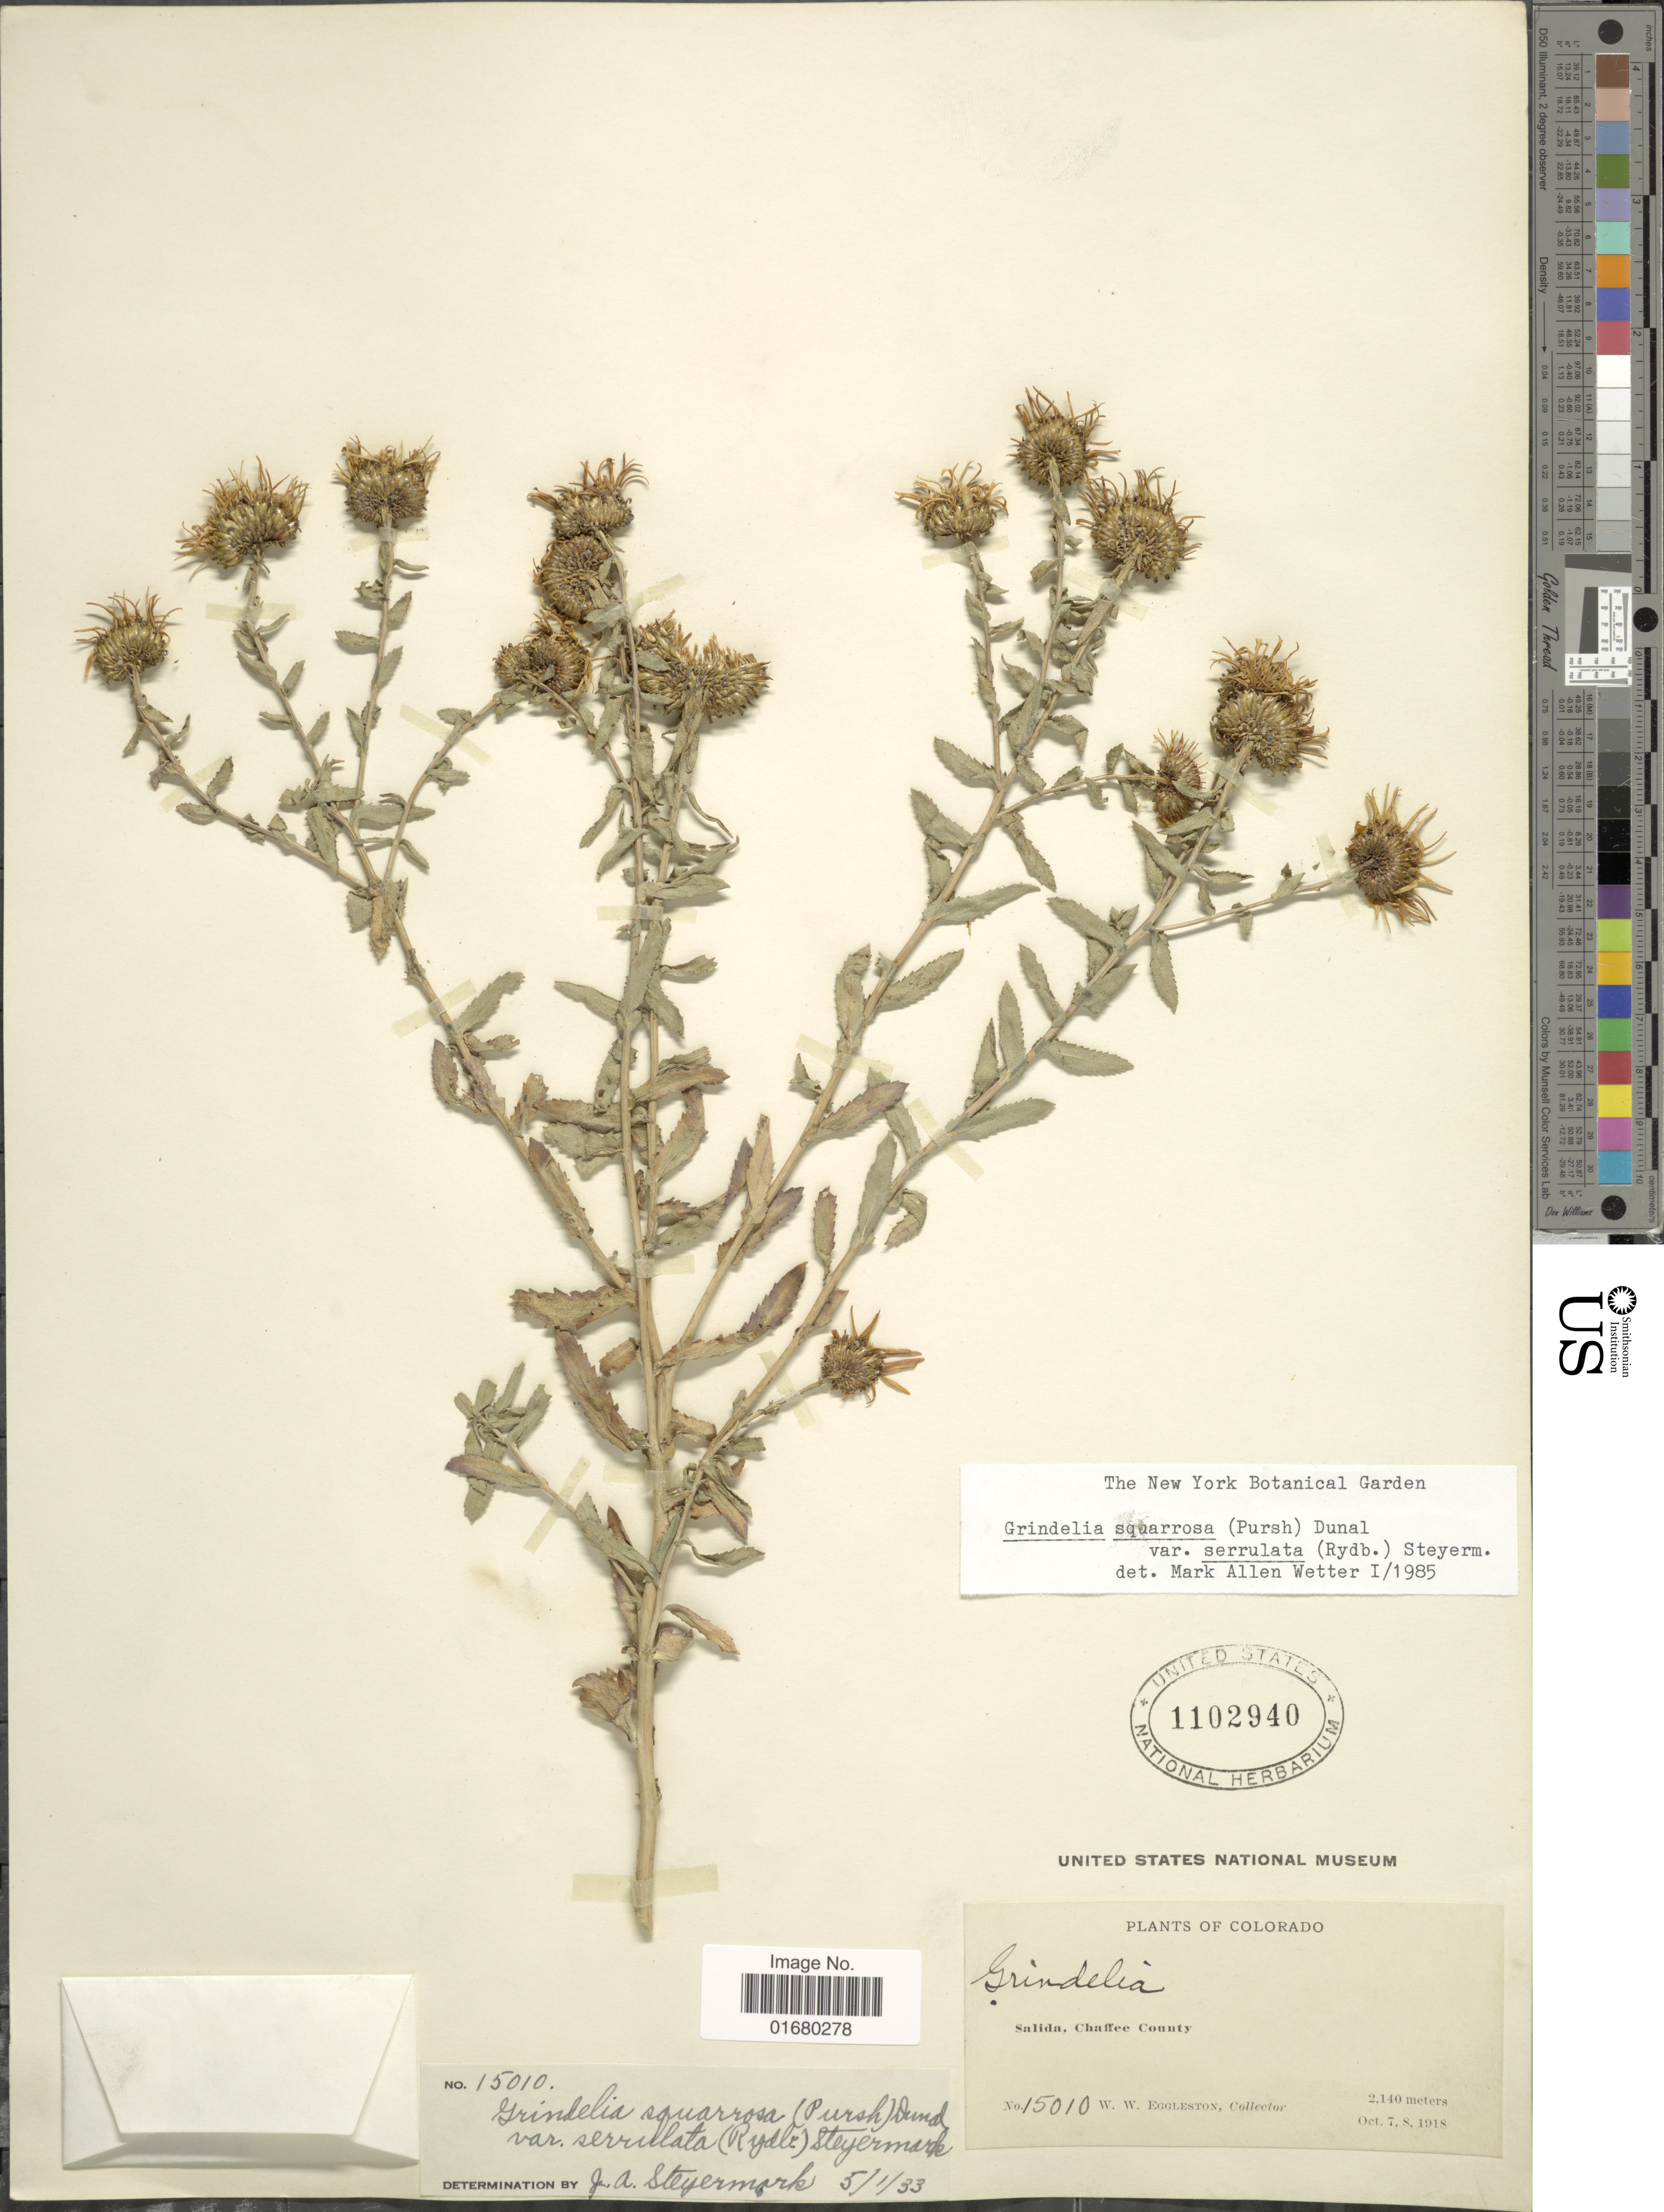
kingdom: Plantae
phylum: Tracheophyta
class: Magnoliopsida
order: Asterales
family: Asteraceae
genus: Grindelia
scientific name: Grindelia squarrosa var. serrulata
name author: (Rydb.) Steyerm.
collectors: W. W. Eggleston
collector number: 15010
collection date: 1918-10-07/1918-10-08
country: United States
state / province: Colorado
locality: Salida, Chaffee County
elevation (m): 2140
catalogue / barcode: US 1102940